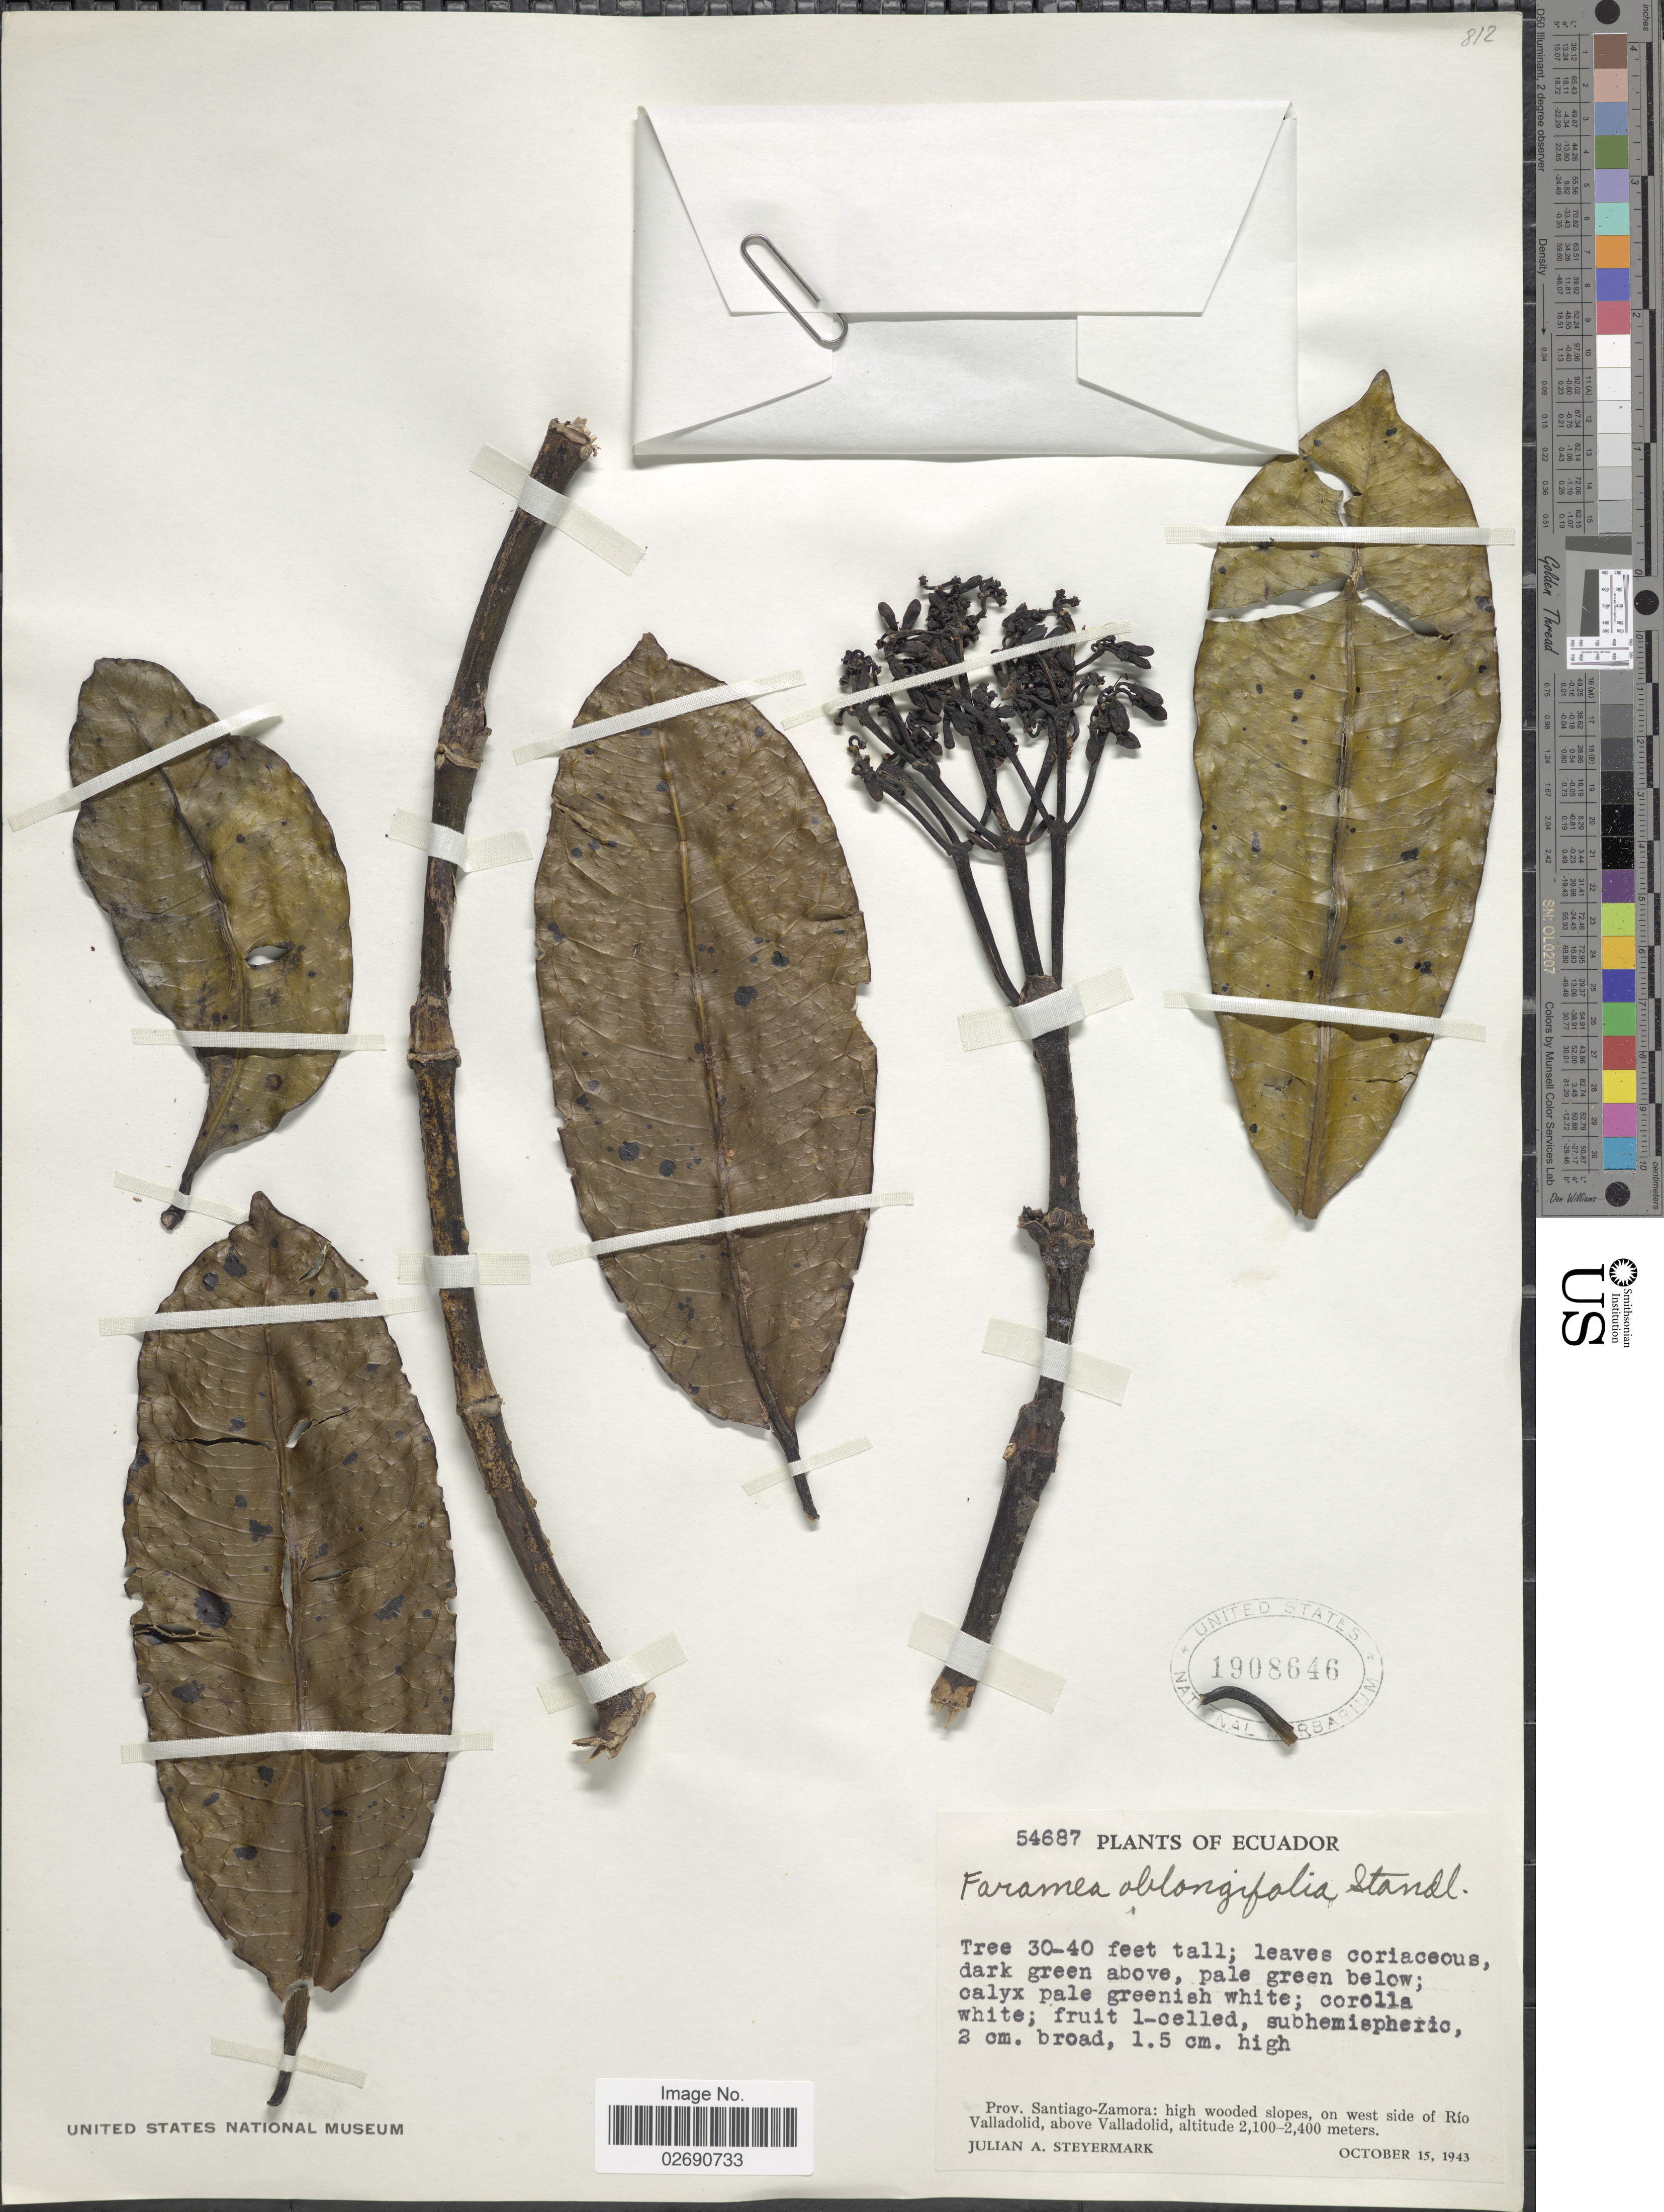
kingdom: Plantae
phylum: Tracheophyta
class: Magnoliopsida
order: Gentianales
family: Rubiaceae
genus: Faramea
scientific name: Faramea oblongifolia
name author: Standl.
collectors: J. Steyermark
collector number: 54687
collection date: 1943-10-15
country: Ecuador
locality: Prov. Santiago-Zamora: high wooded slopes, on west side of Río Valladolid, above Valladolid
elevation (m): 2100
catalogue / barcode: US 1908646